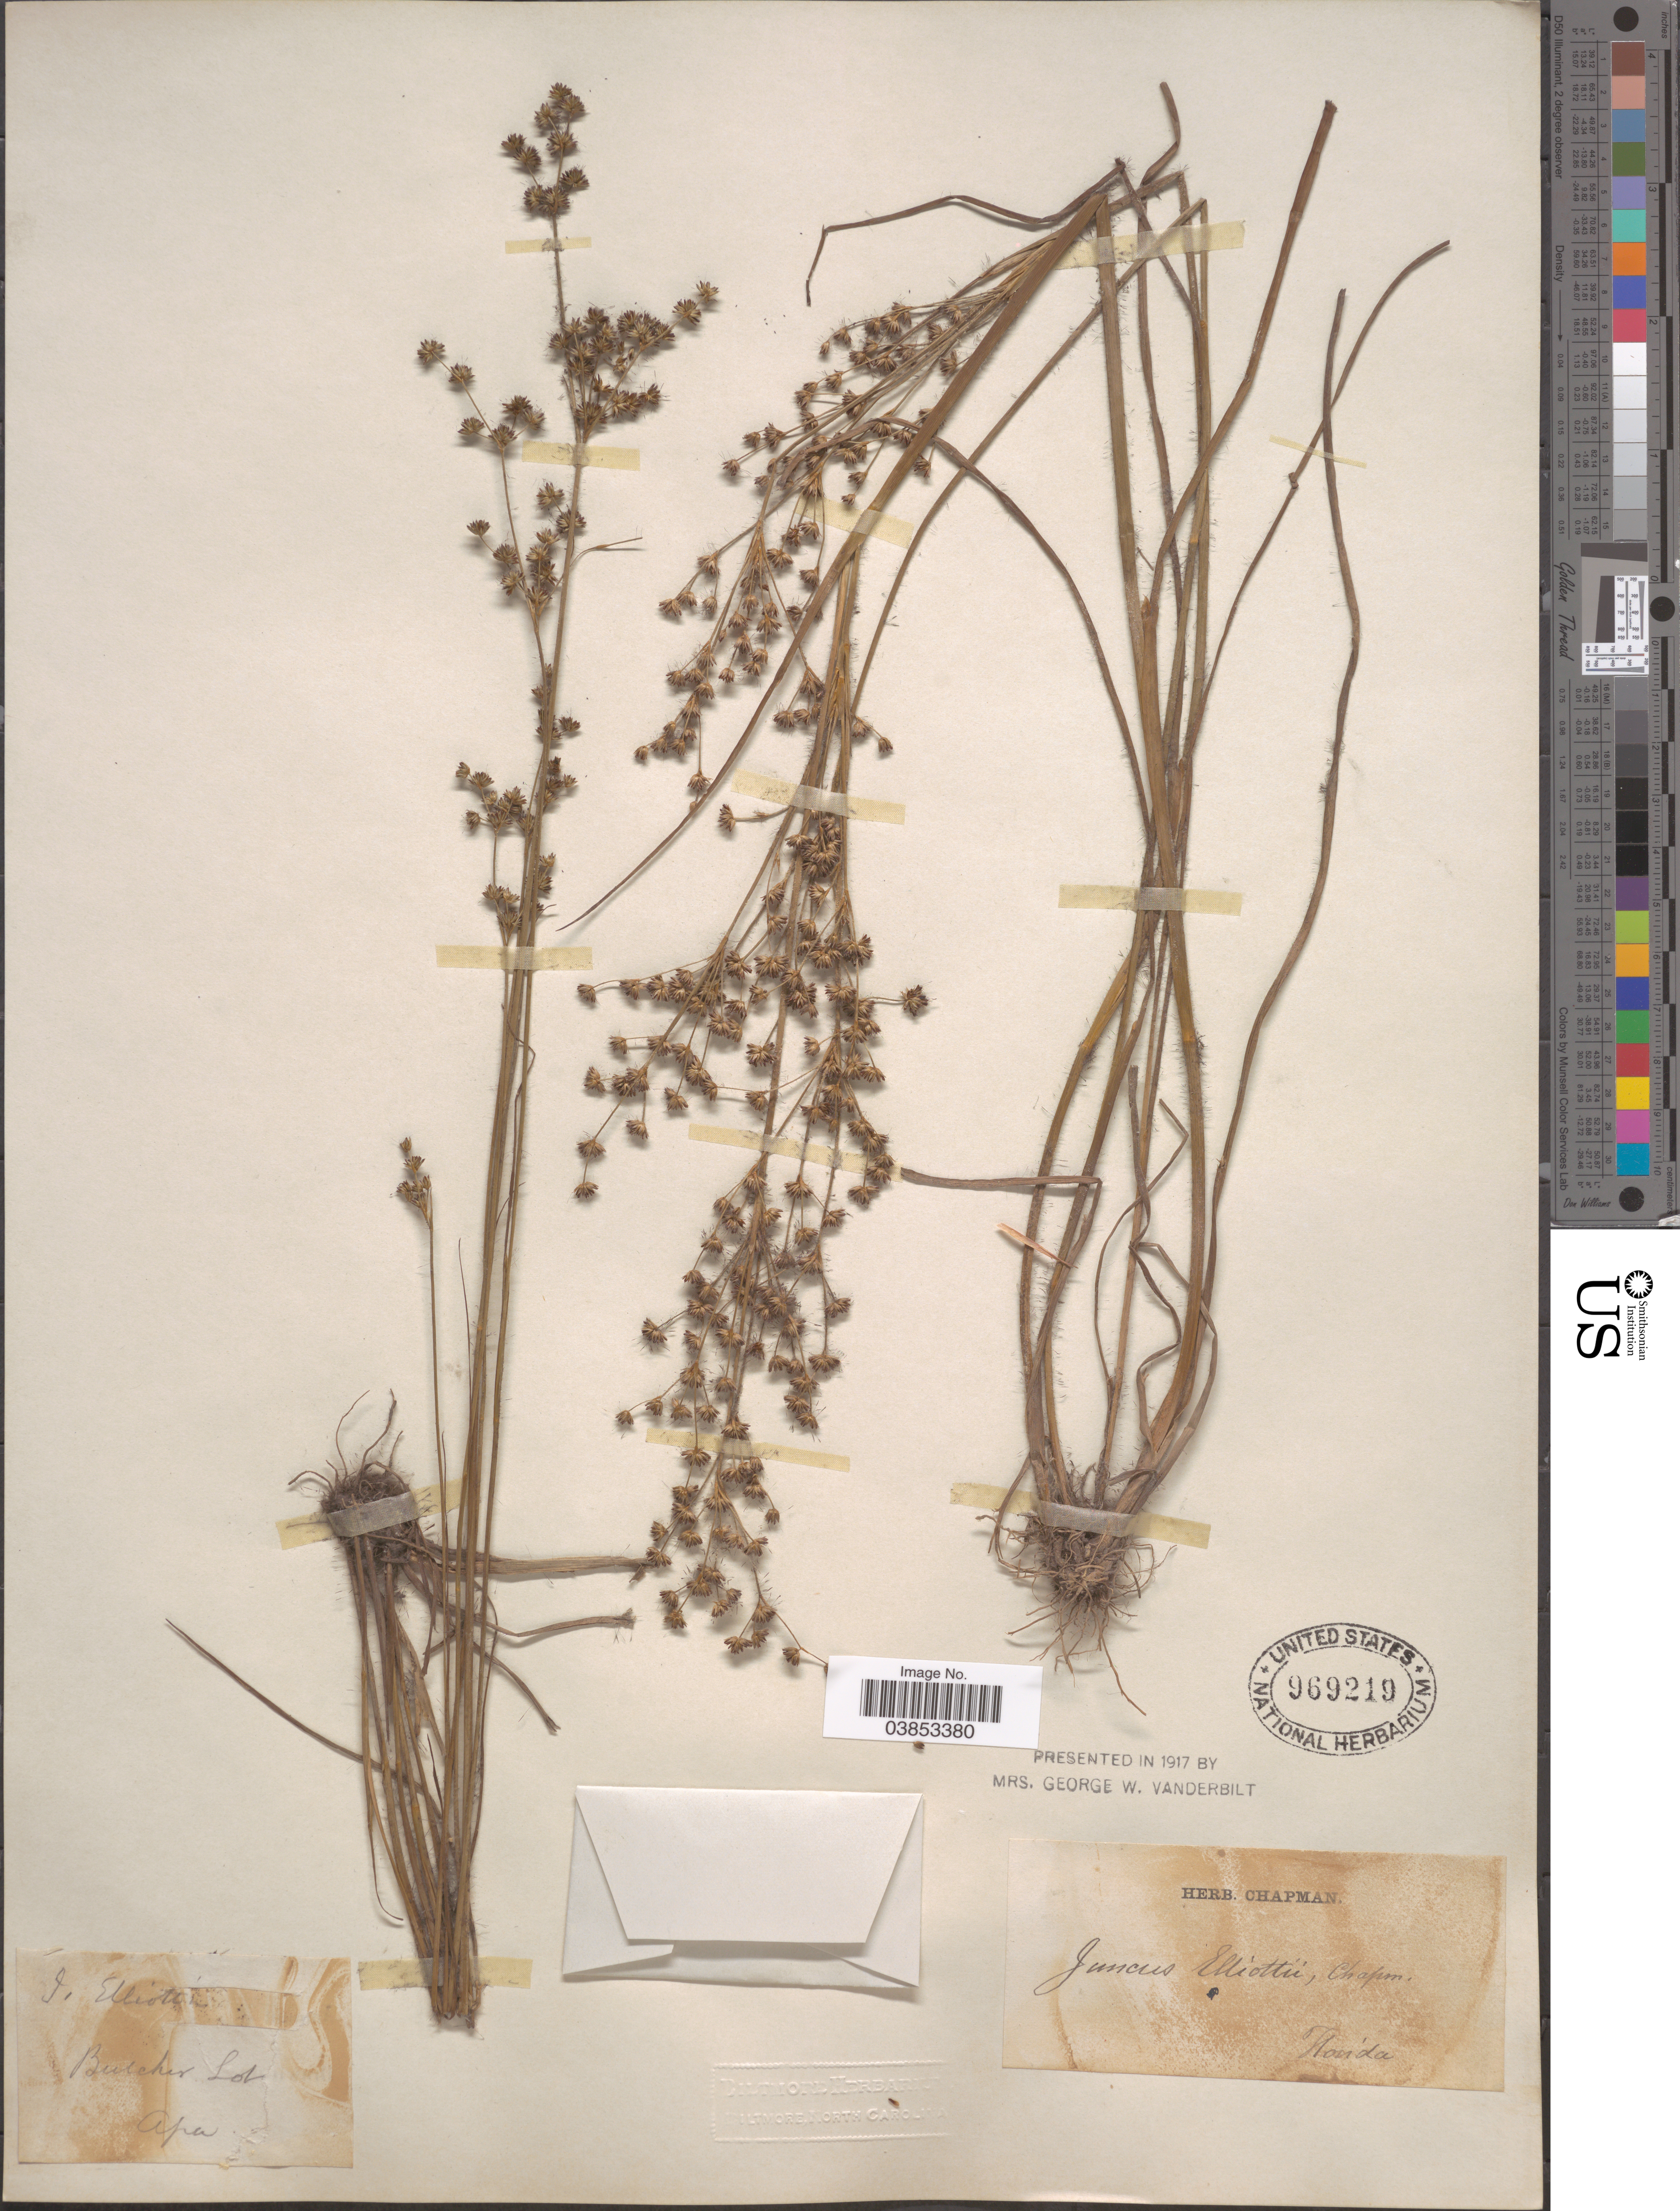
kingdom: Plantae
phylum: Tracheophyta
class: Liliopsida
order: Poales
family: Juncaceae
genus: Juncus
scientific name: Juncus elliottii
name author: Chapm.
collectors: ex herb. Chapman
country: United States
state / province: Florida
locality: Butcher Lot.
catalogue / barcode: US 969219